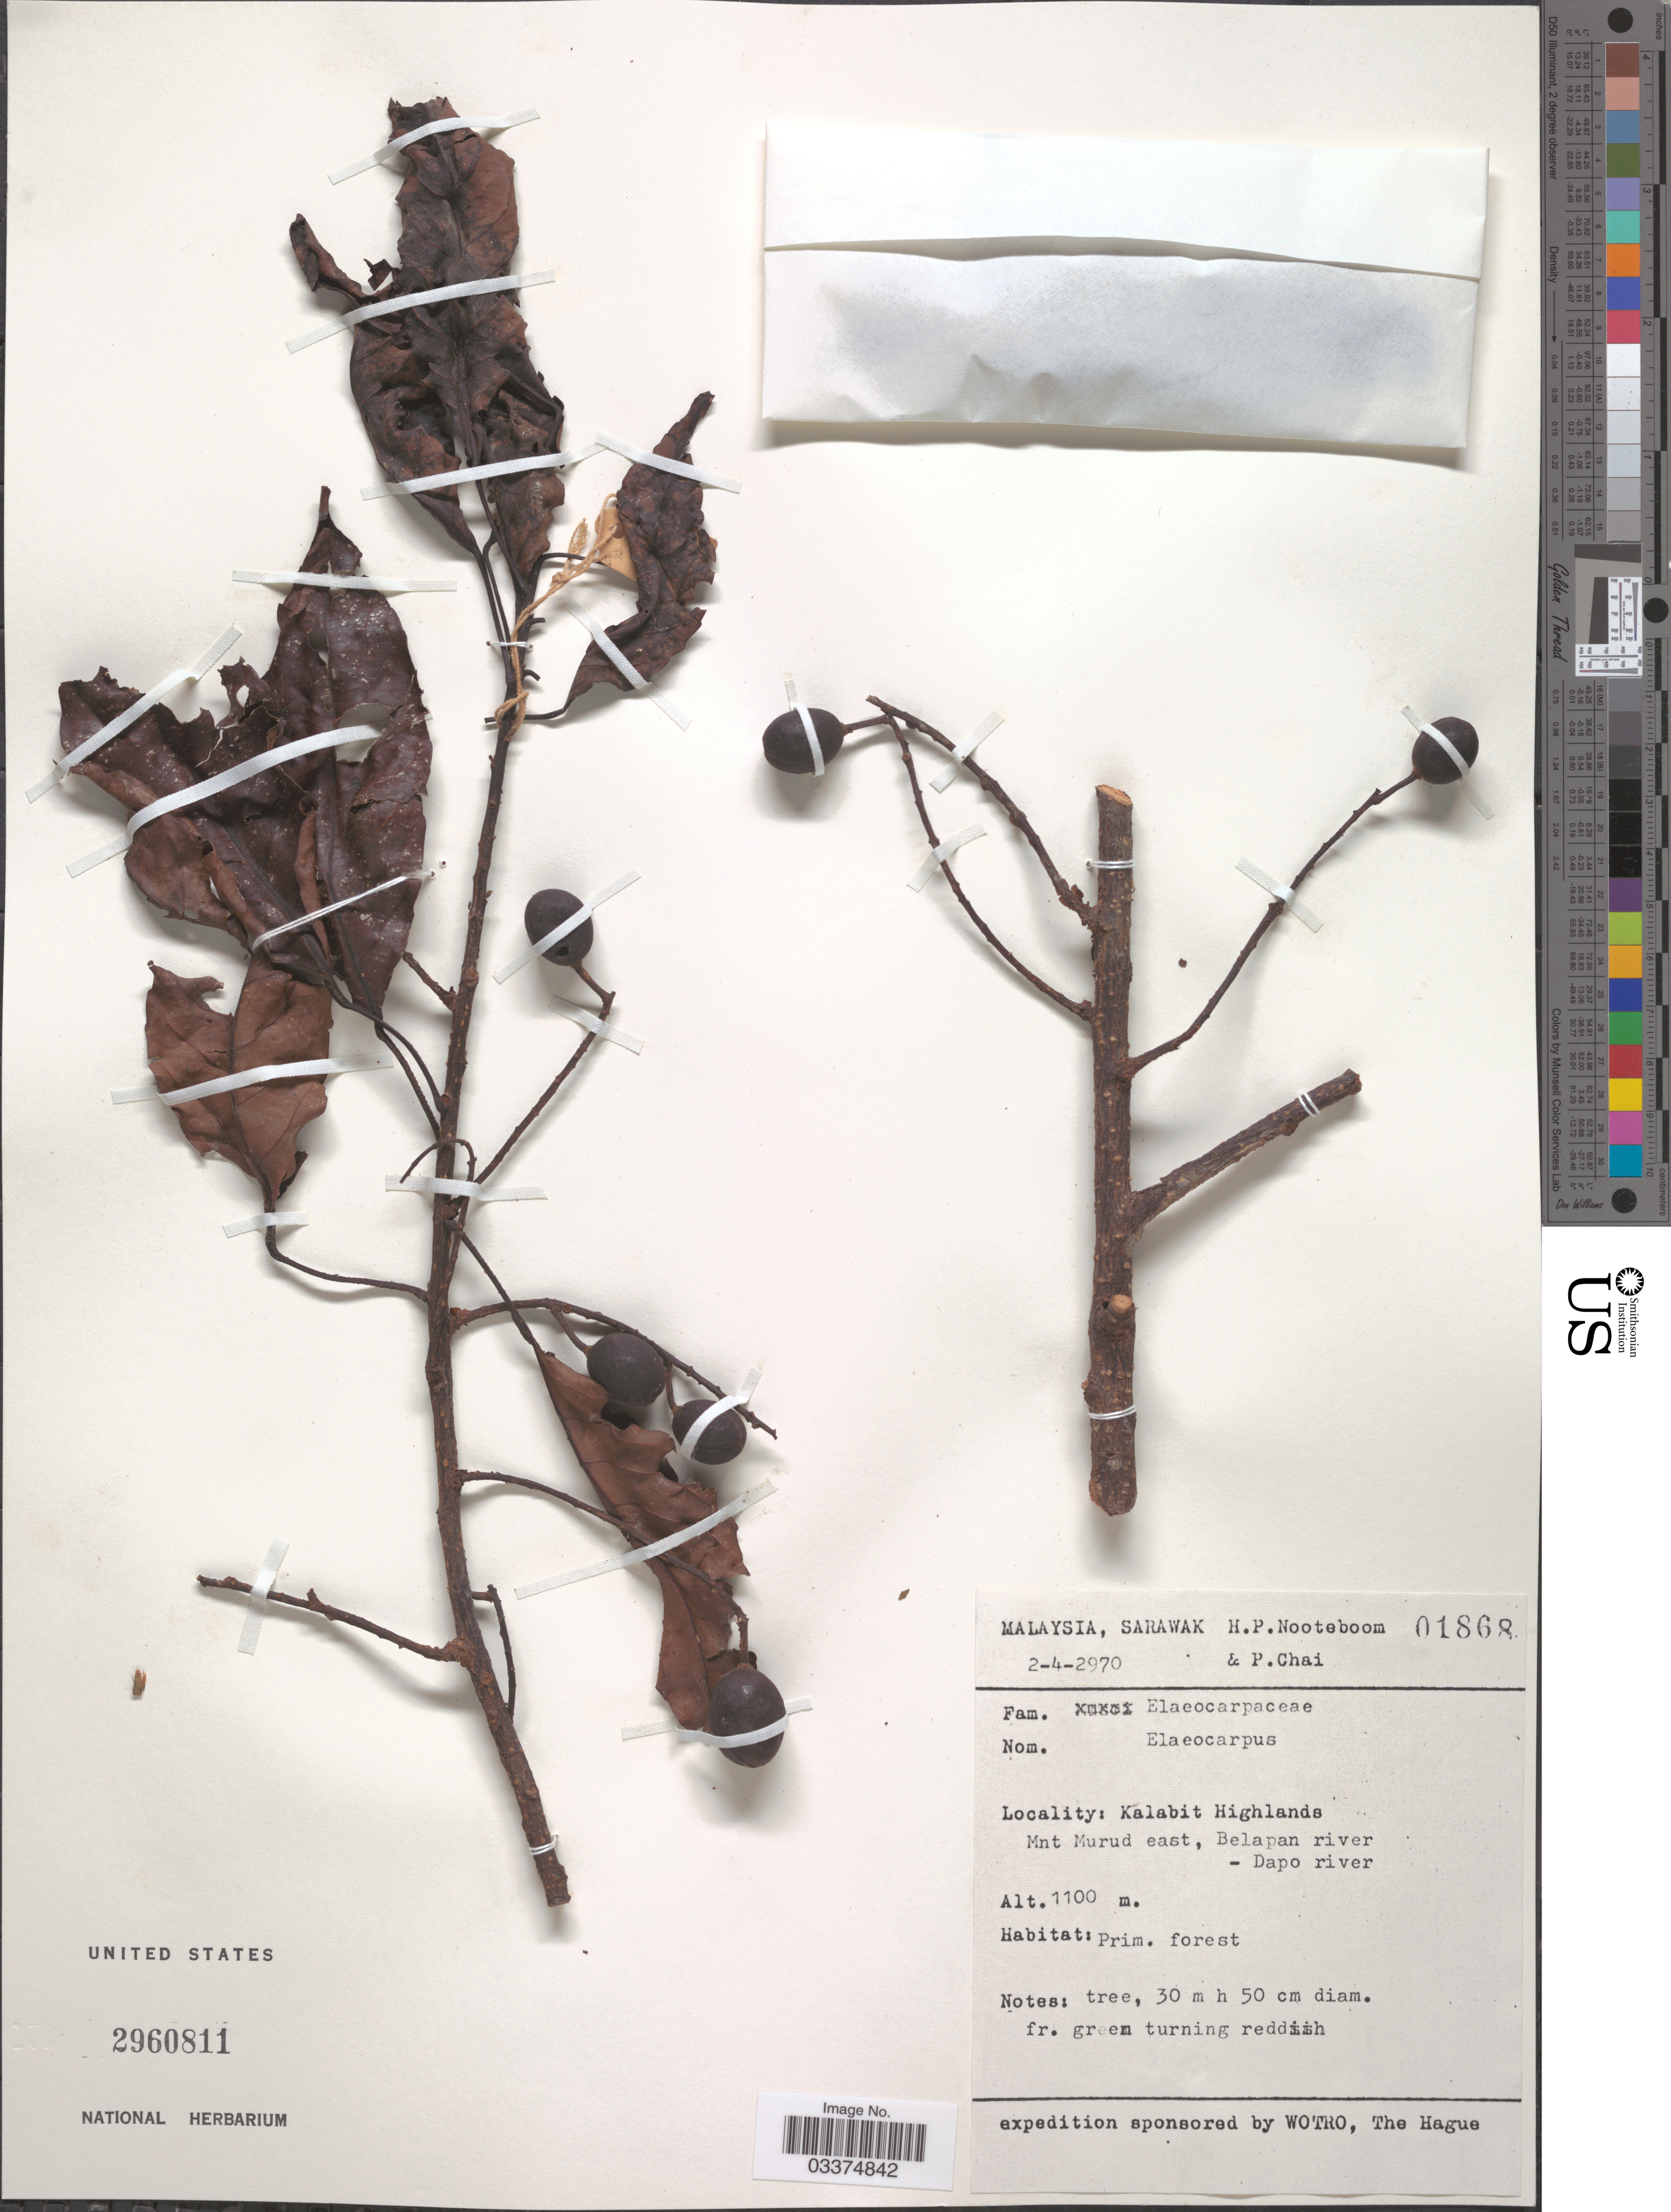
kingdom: Plantae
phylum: Tracheophyta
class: Magnoliopsida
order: Oxalidales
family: Elaeocarpaceae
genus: Elaeocarpus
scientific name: Elaeocarpus sp.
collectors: H. P. Nooteboom & P. Chai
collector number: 01868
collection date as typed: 2-4-2970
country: Malaysia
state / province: Sarawak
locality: Kalabit Highlands. Mnt Murud east, Belapan river - Dapo river.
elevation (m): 1100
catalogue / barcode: US 2960811